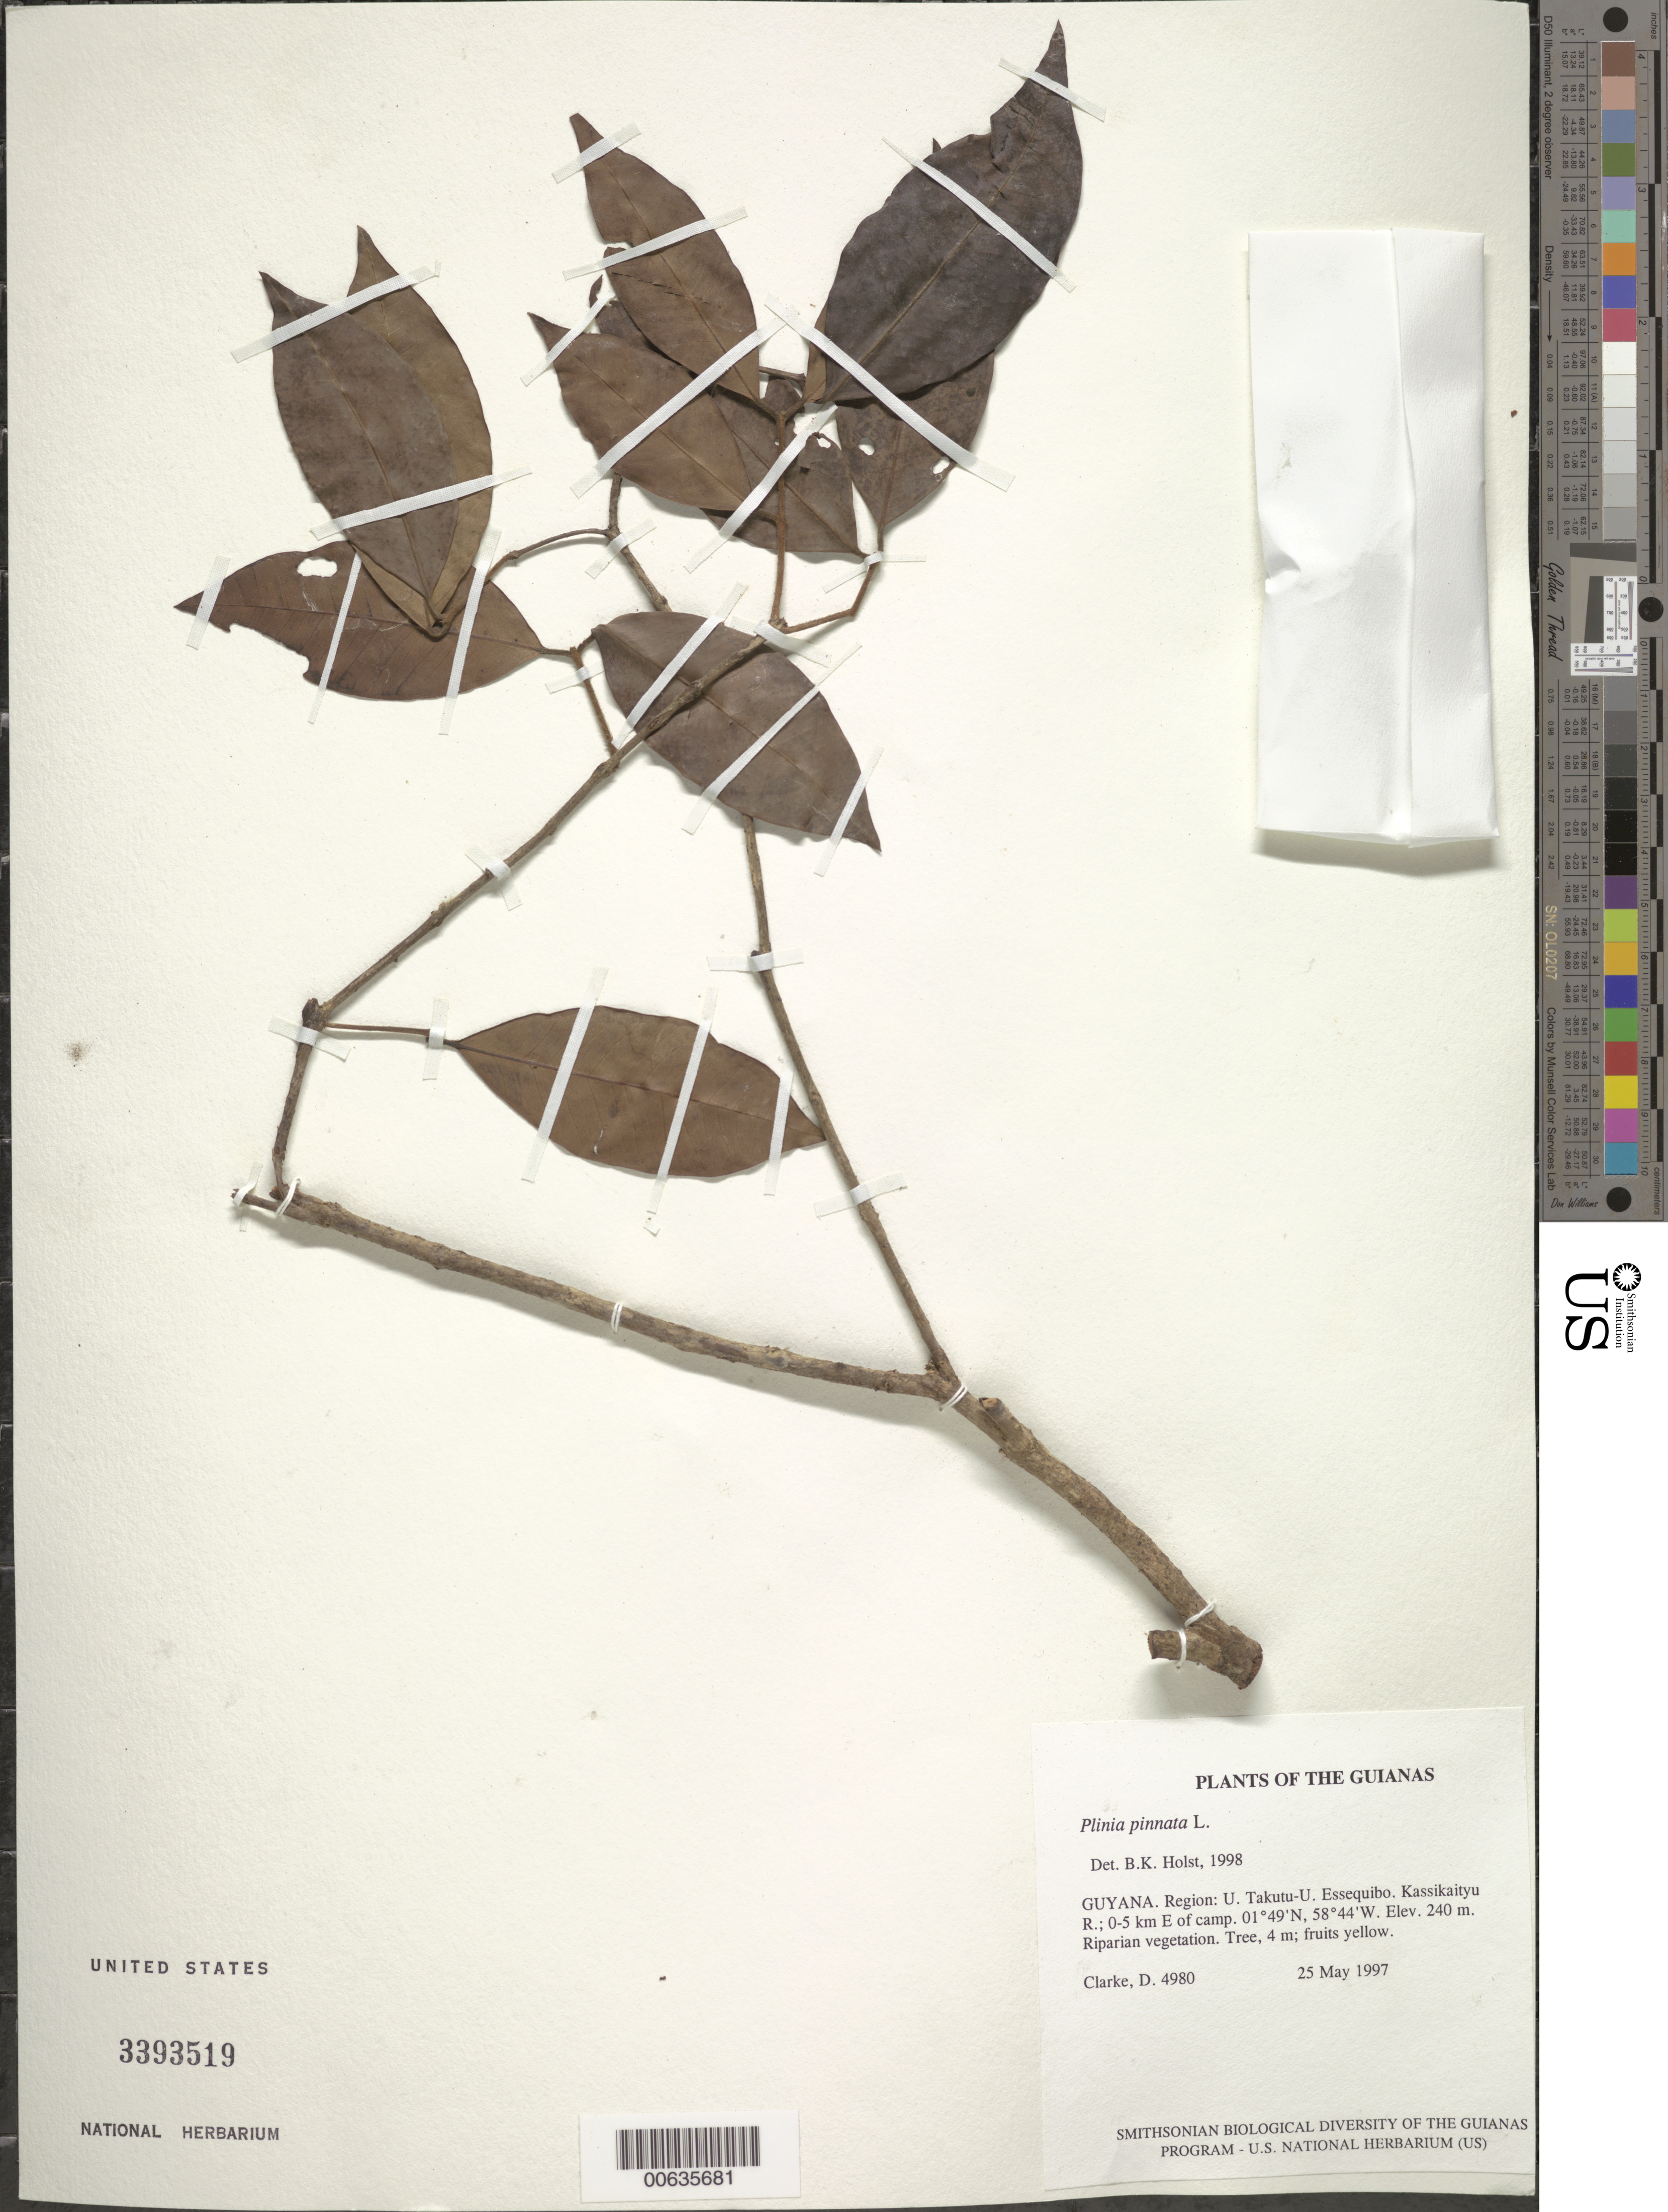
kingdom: Plantae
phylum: Tracheophyta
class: Magnoliopsida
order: Myrtales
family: Myrtaceae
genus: Plinia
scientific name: Plinia pinnata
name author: L.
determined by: Holst, Bruce K.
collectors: H. D. Clarke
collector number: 4980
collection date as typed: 25 May 1997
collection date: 1997-05-25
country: Guyana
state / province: U. Takutu-U. Essequibo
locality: Kassikaityu R.; 0-5 km E of camp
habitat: Riparian vegetation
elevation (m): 240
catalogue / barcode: US 3393519